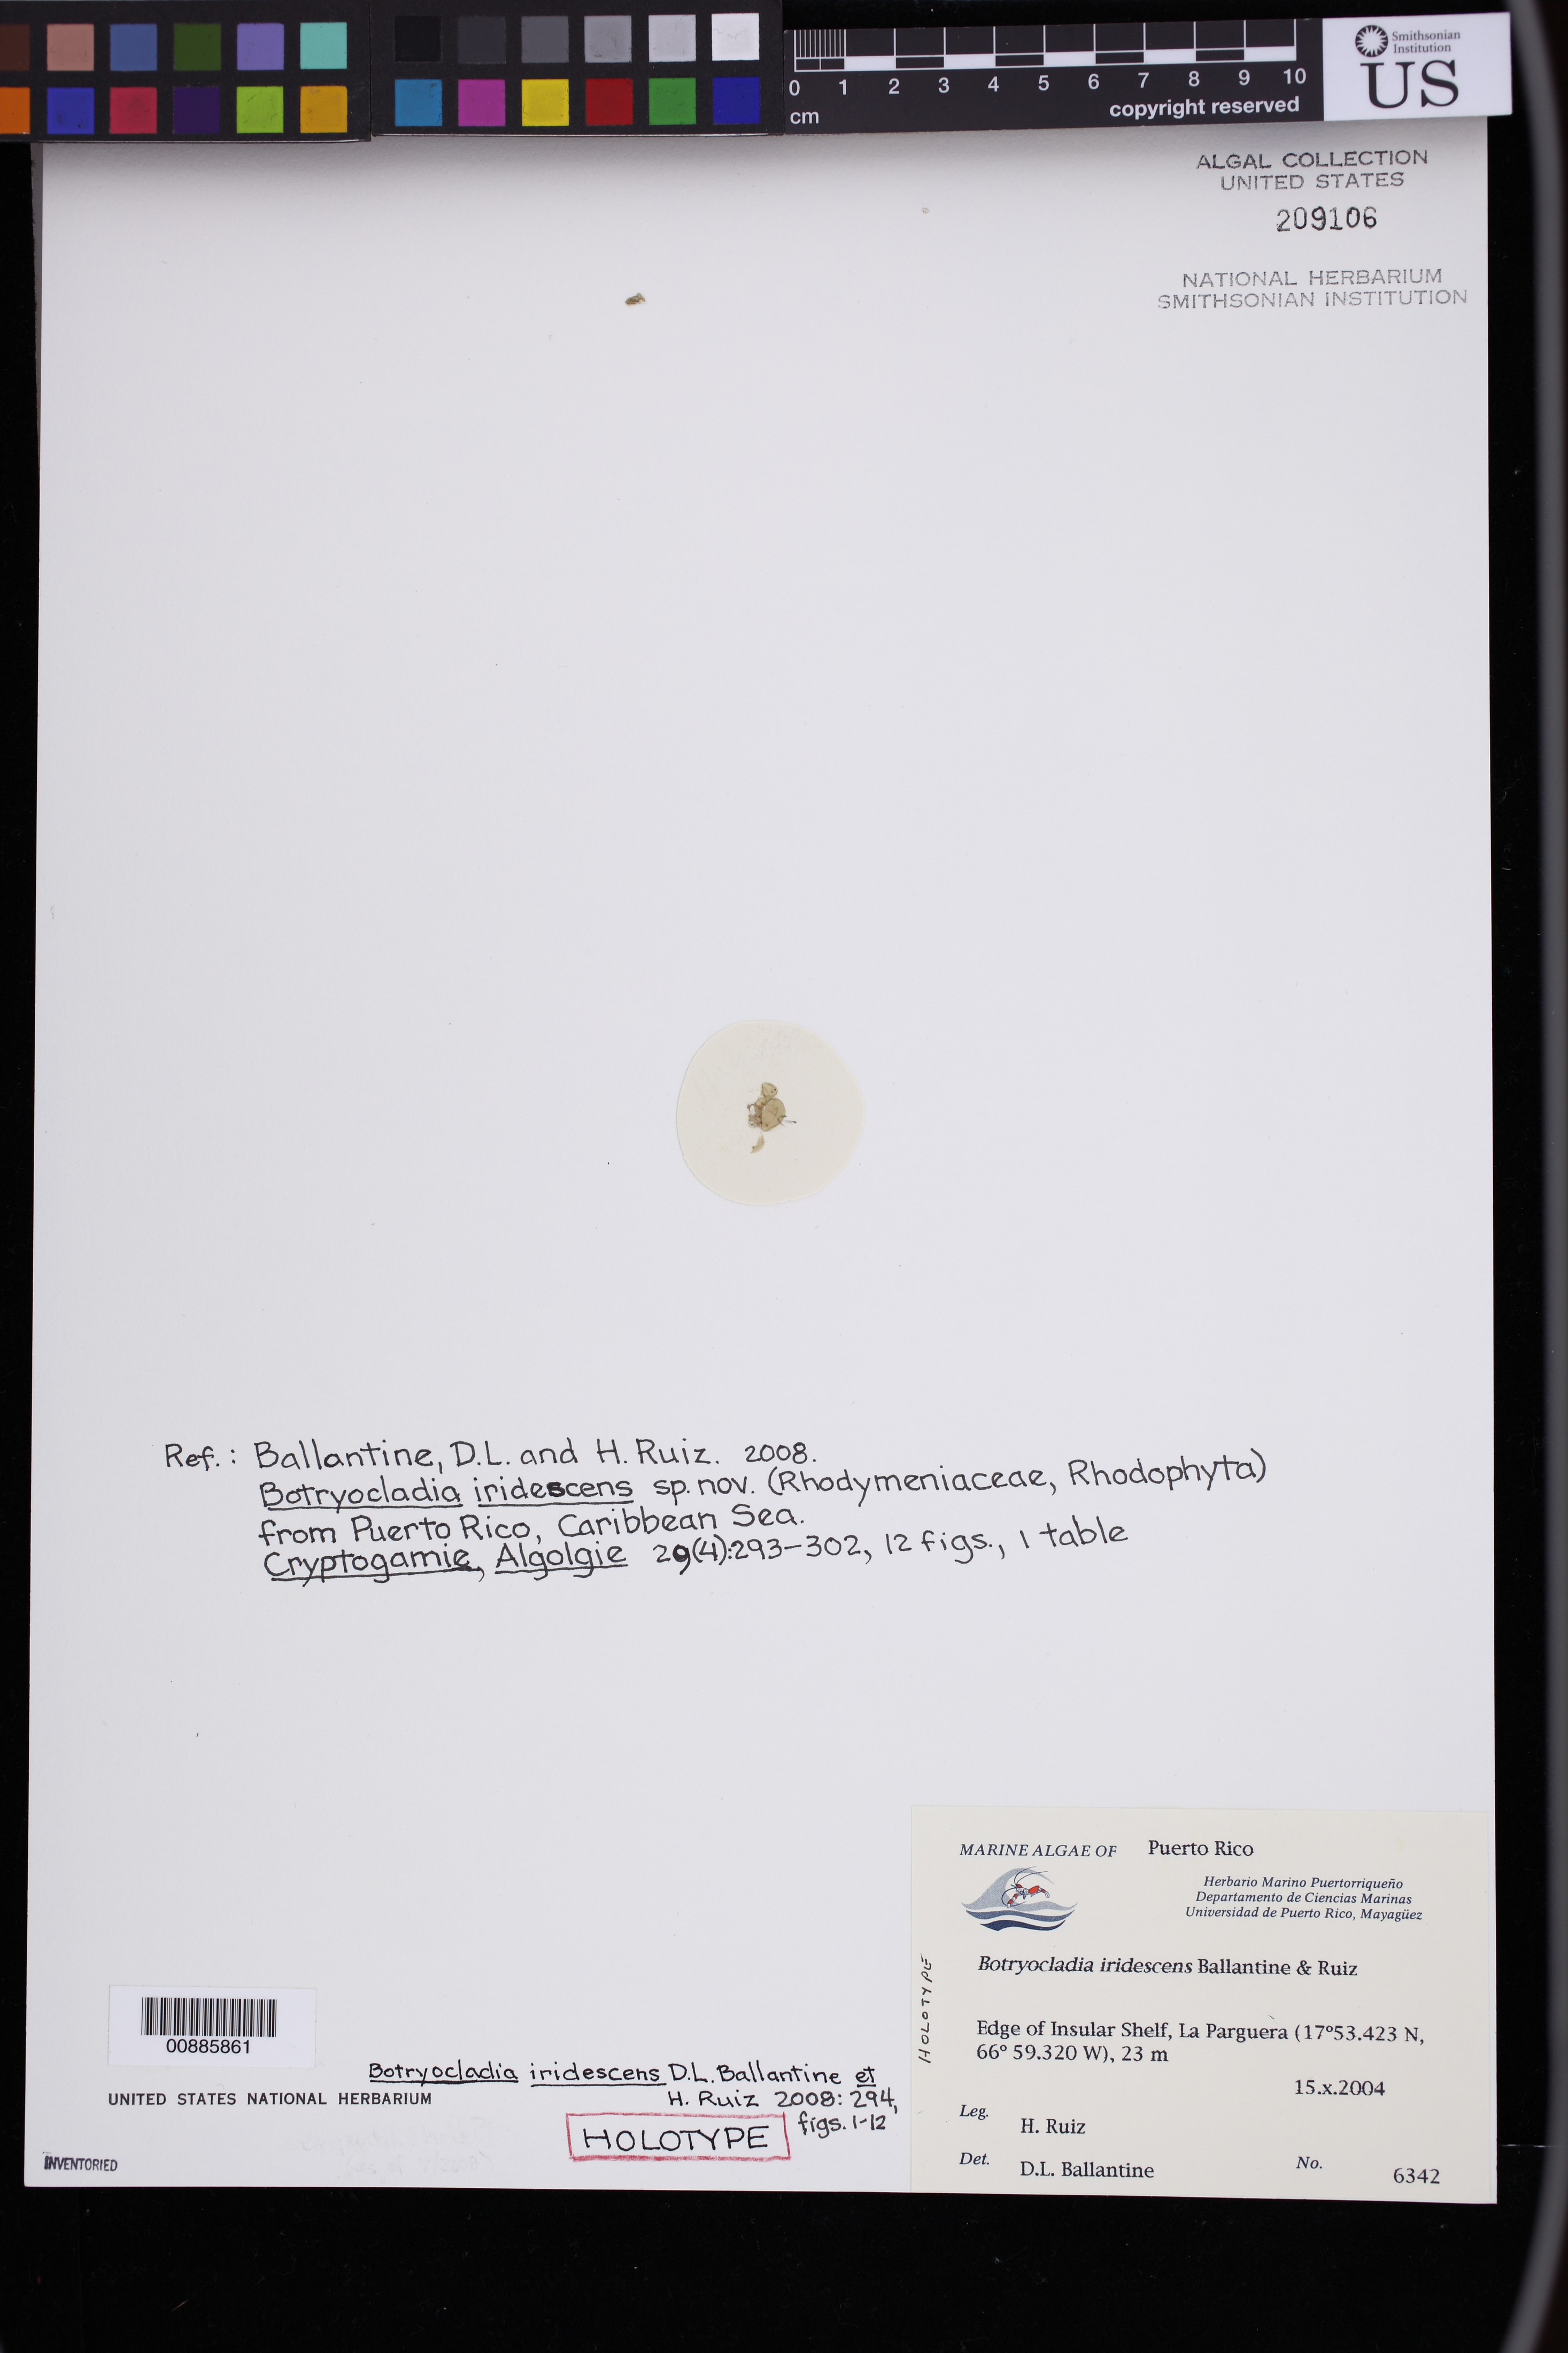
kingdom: Plantae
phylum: Rhodophyta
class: Florideophyceae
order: Rhodymeniales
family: Rhodymeniaceae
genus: Botryocladia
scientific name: Botryocladia iridescens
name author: D.L. Ballant. & H.Ruiz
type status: Holotype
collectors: H. Ruiz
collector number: DLB 6342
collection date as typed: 15 Oct 2004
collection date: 2004-10-15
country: Puerto Rico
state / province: Lajas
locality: La Parguera, edge of insular shelf.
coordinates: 17 53.423 N, 66 59.320 W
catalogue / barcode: US 209106